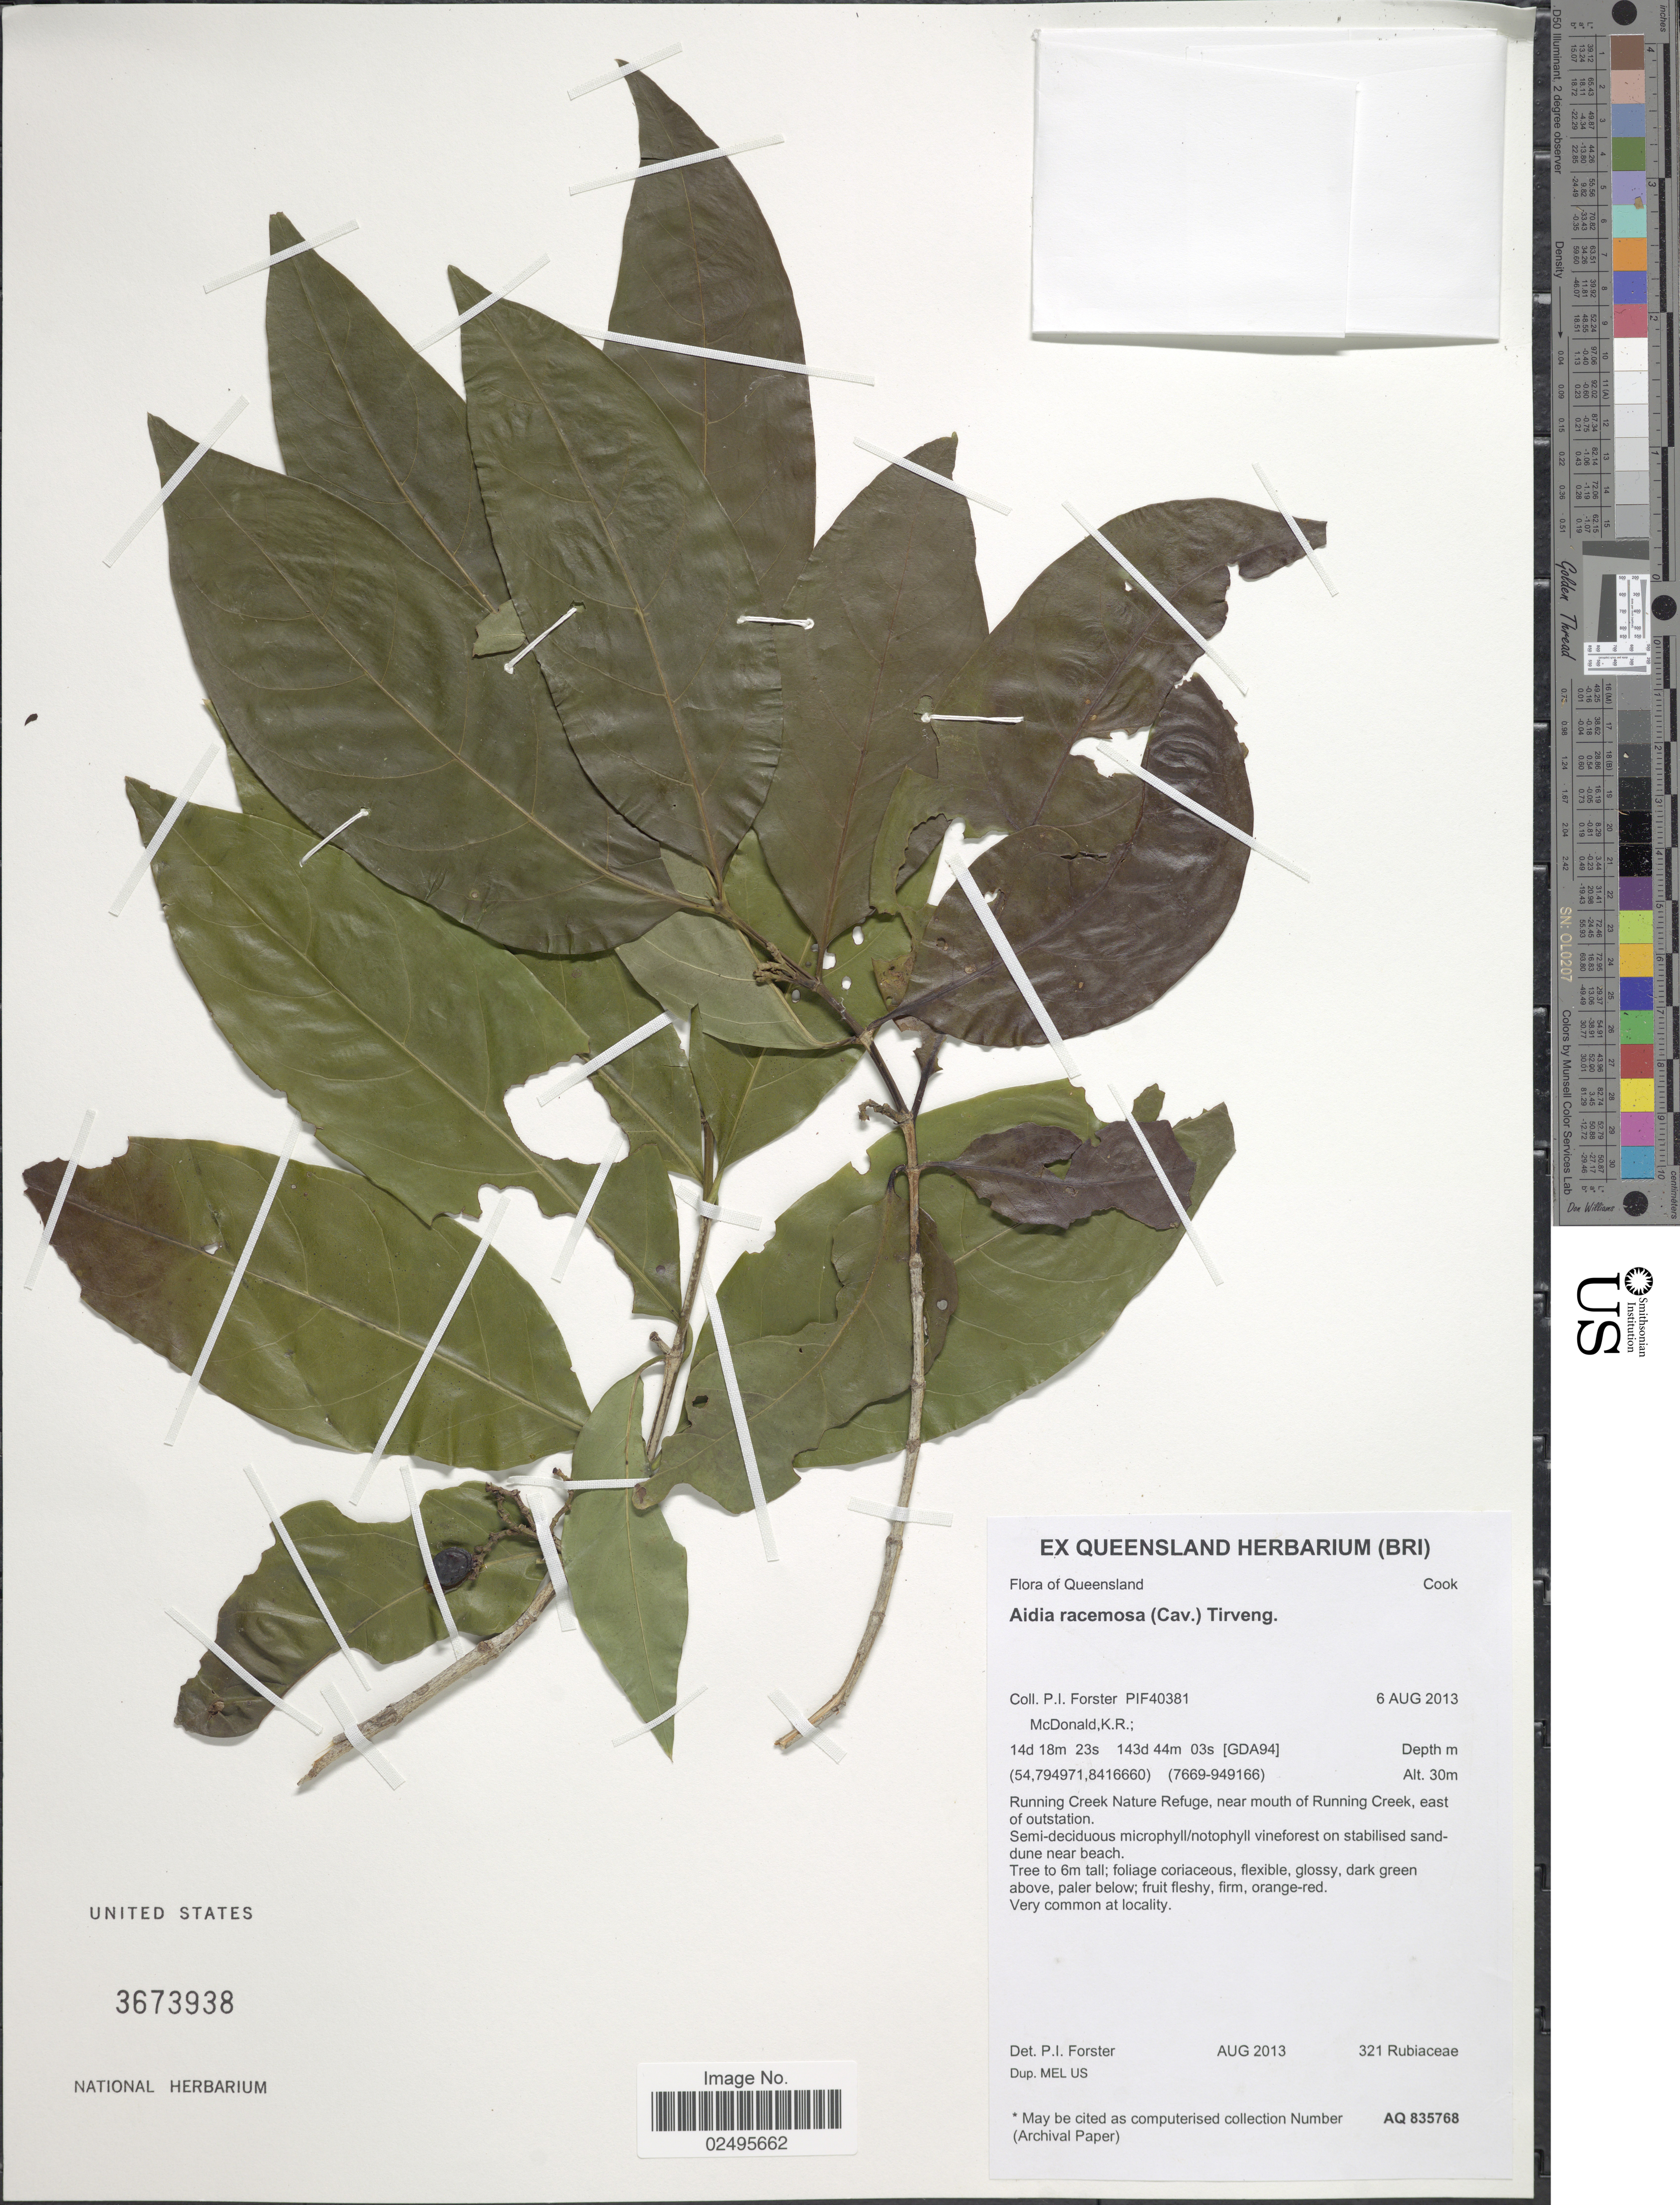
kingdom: Plantae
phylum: Tracheophyta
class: Magnoliopsida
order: Gentianales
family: Rubiaceae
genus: Aidia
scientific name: Aidia racemosa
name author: (Cav.) Tirv.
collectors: P. Foster & K. McDonald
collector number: PIF40381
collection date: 2013-08-06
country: Australia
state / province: Queensland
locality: Running Creek Nature Refuge, near mouth of Running Creek, east of oustation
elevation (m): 30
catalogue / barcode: US 3673938